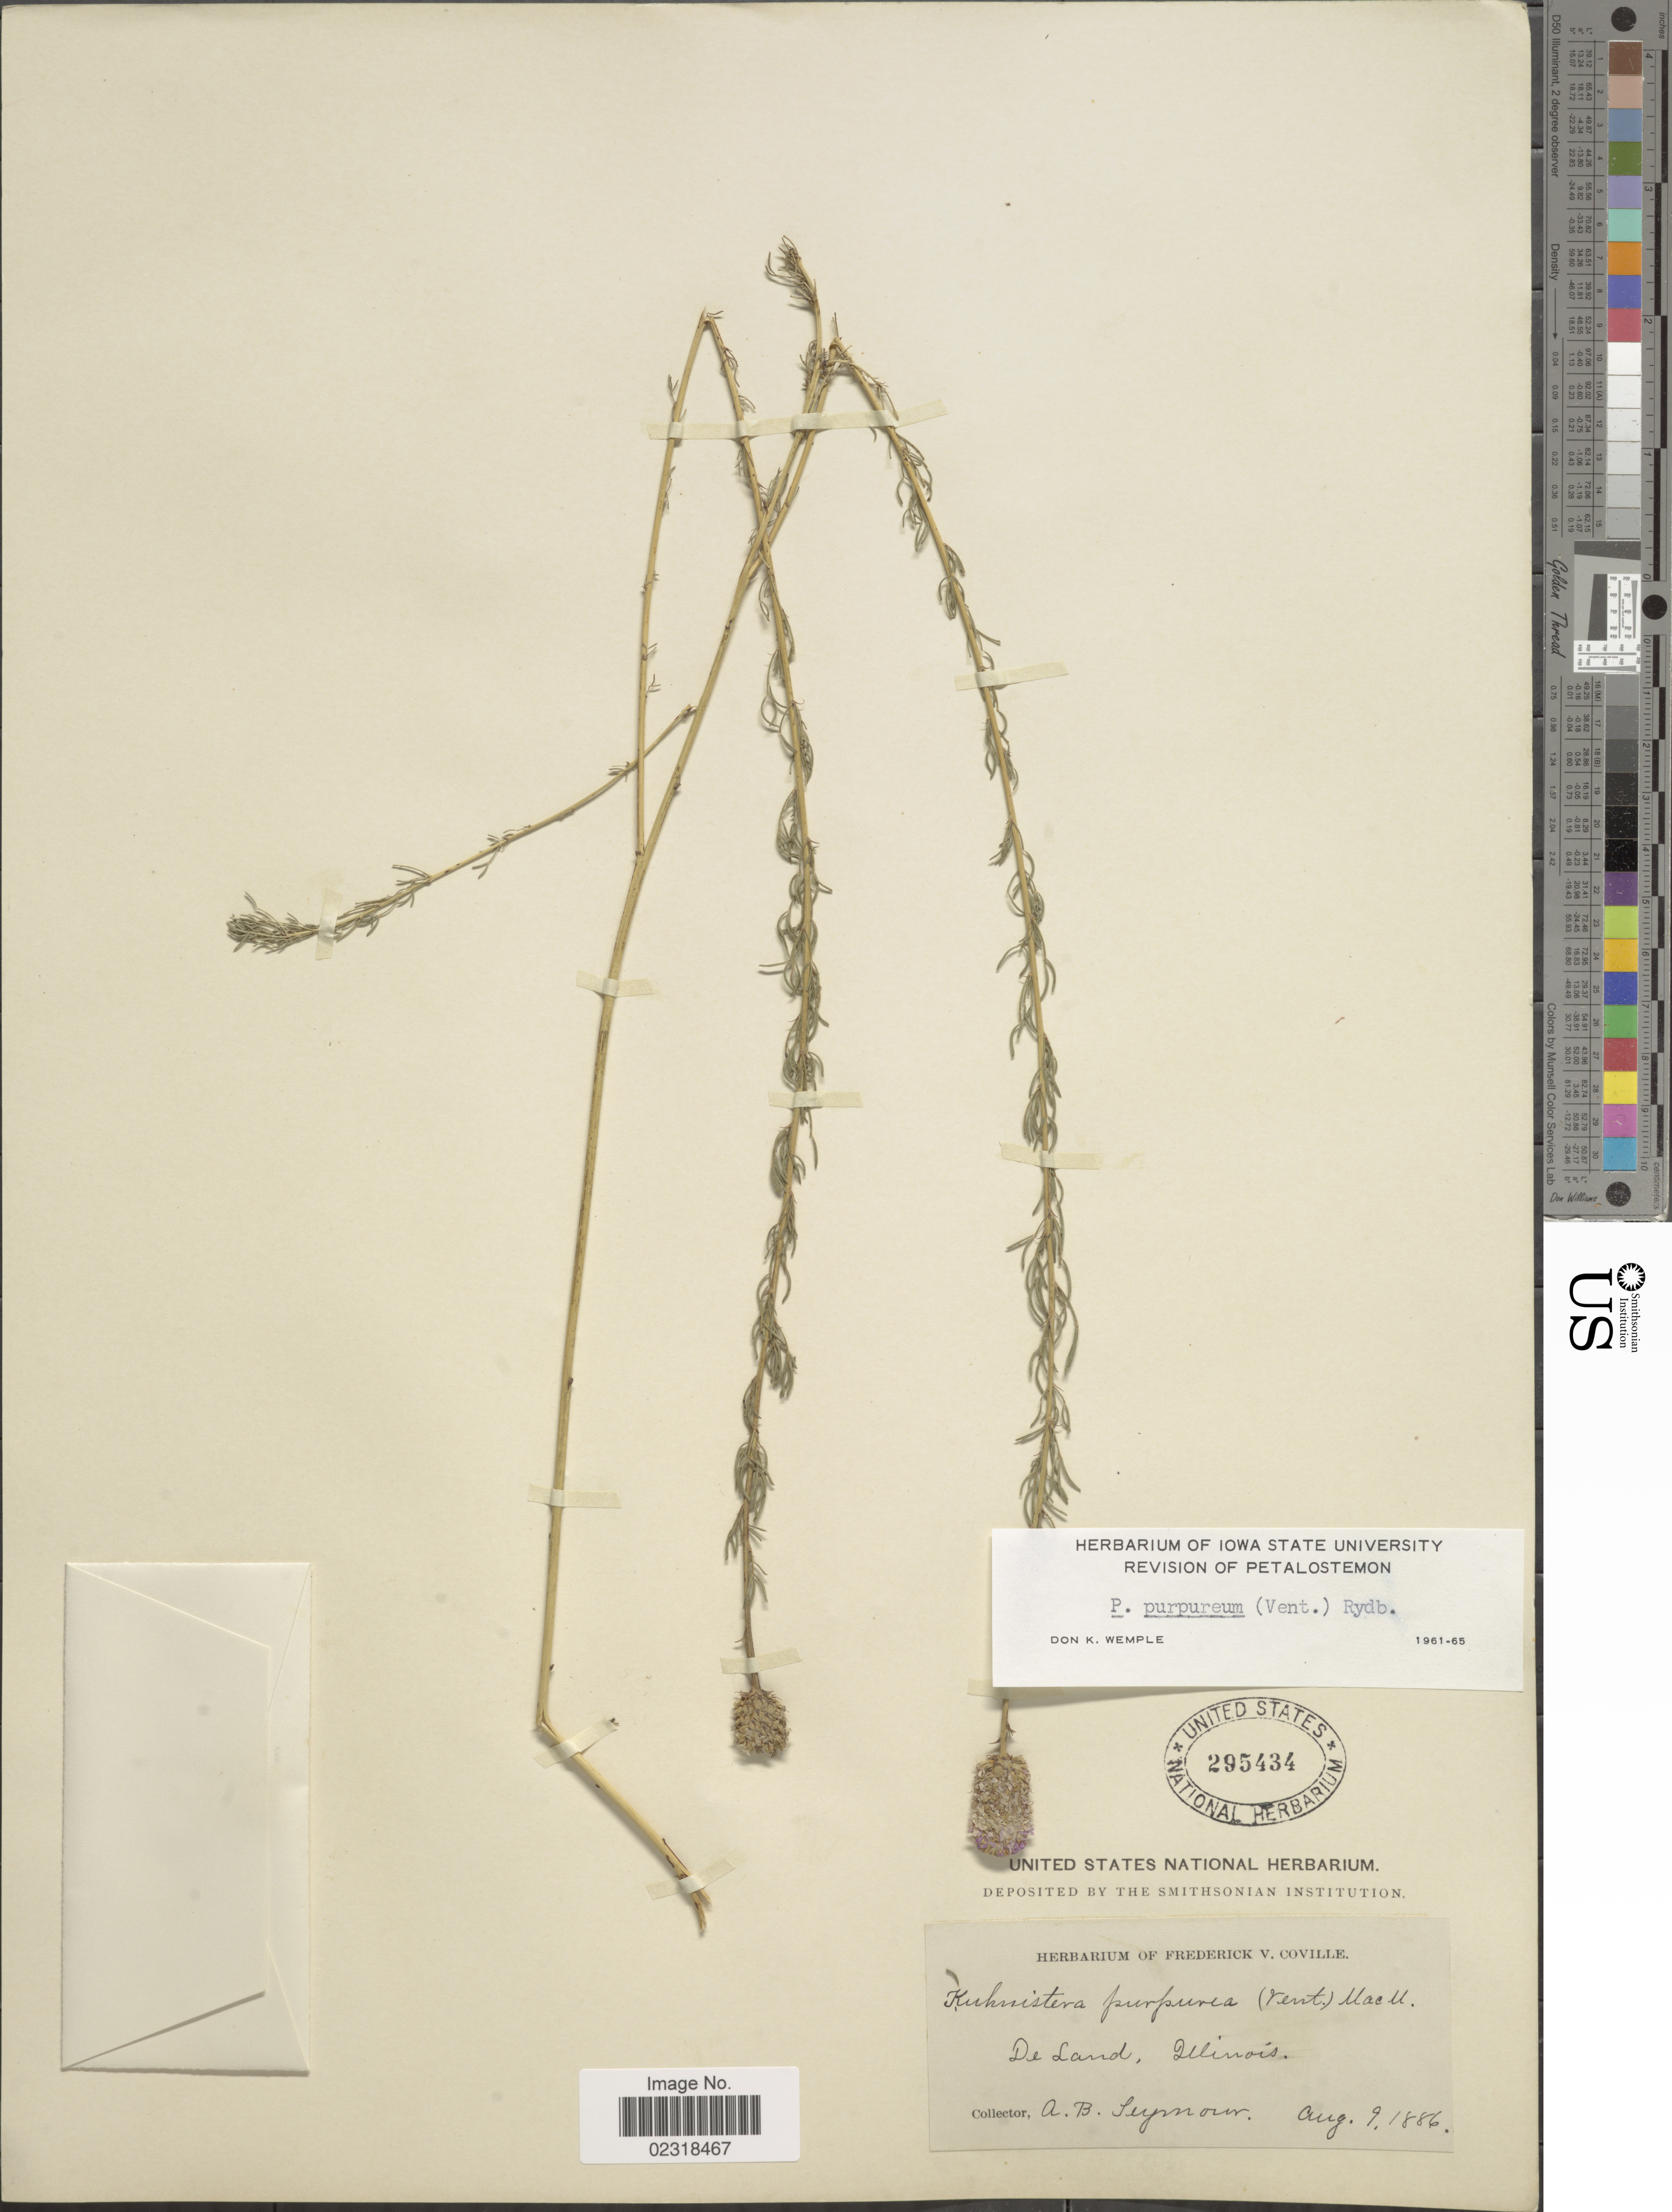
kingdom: Plantae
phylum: Tracheophyta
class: Magnoliopsida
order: Fabales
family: Fabaceae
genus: Dalea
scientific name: Dalea purpurea var. purpurea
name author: Vent.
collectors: A. Seymour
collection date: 1886-08-09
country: United States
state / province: Illinois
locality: De Land, Illinois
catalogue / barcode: US 295434